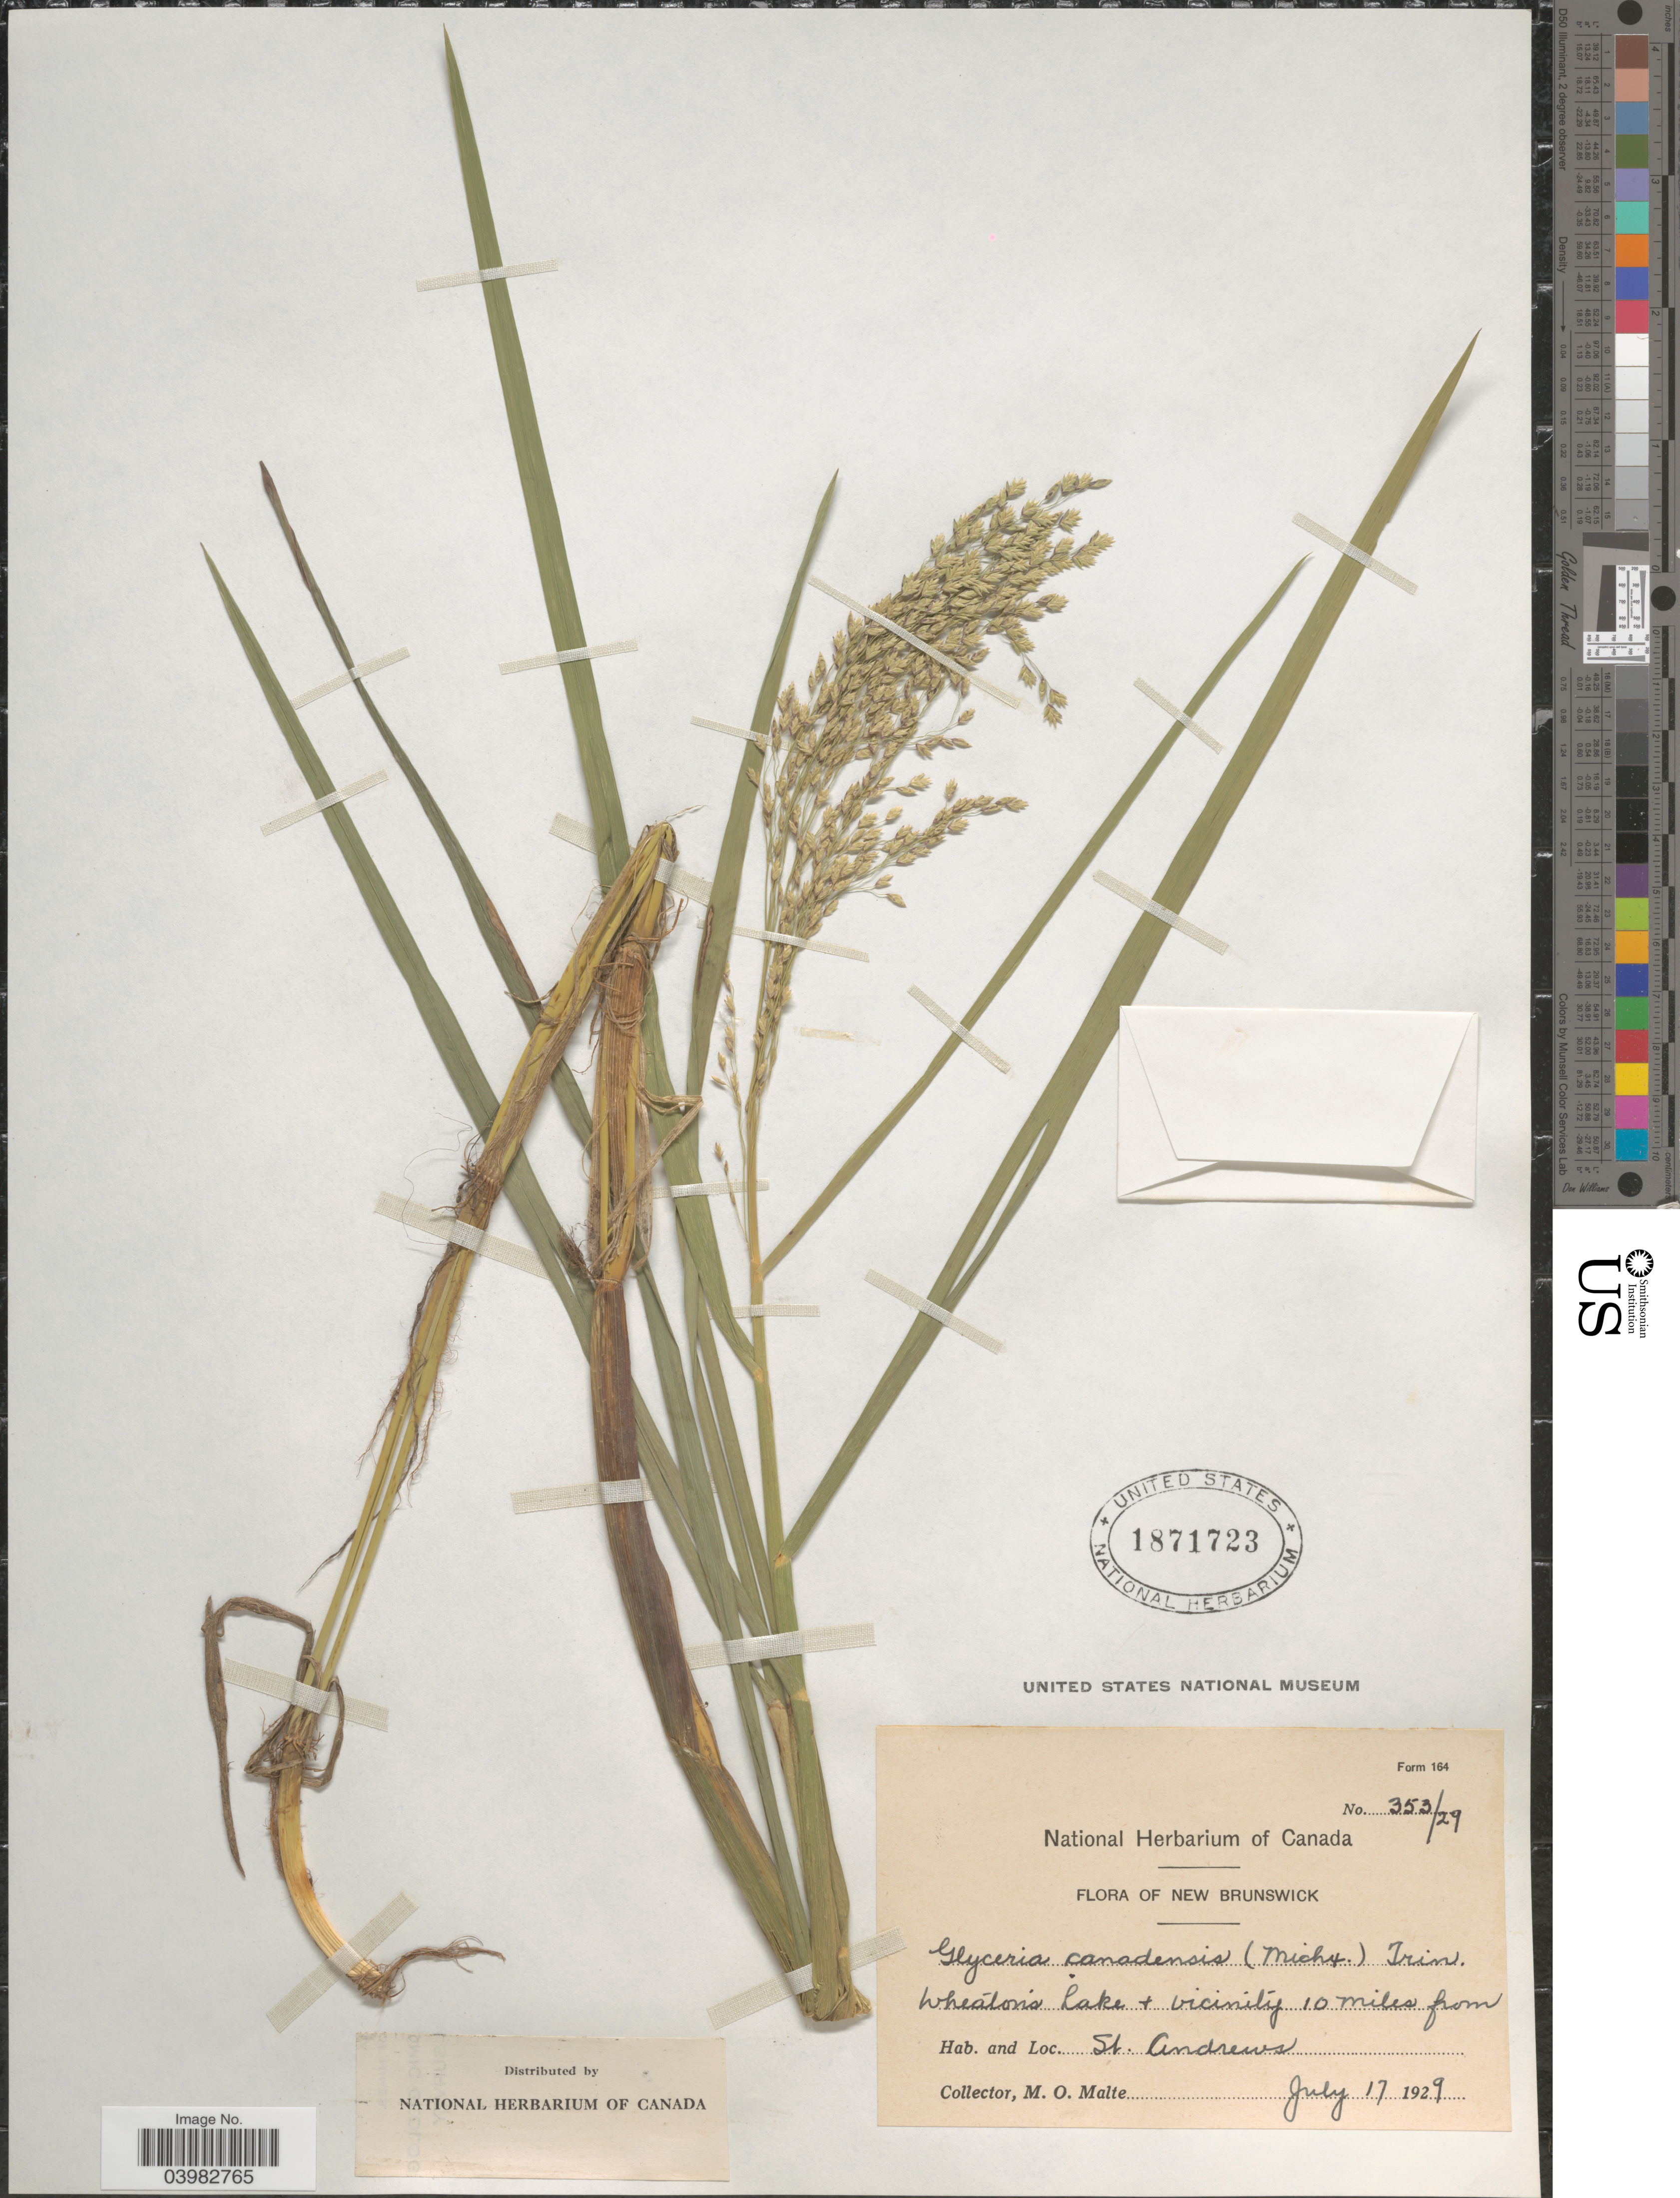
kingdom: Plantae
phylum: Tracheophyta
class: Liliopsida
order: Poales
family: Poaceae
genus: Glyceria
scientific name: Glyceria canadensis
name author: (Michx.) Trin.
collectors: M. O. Malte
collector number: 353/29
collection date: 1929-07-17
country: Canada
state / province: New Brunswick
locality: Wheaton's Lake & vicinity 10 miles from St. Andrews.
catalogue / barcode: US 1871723